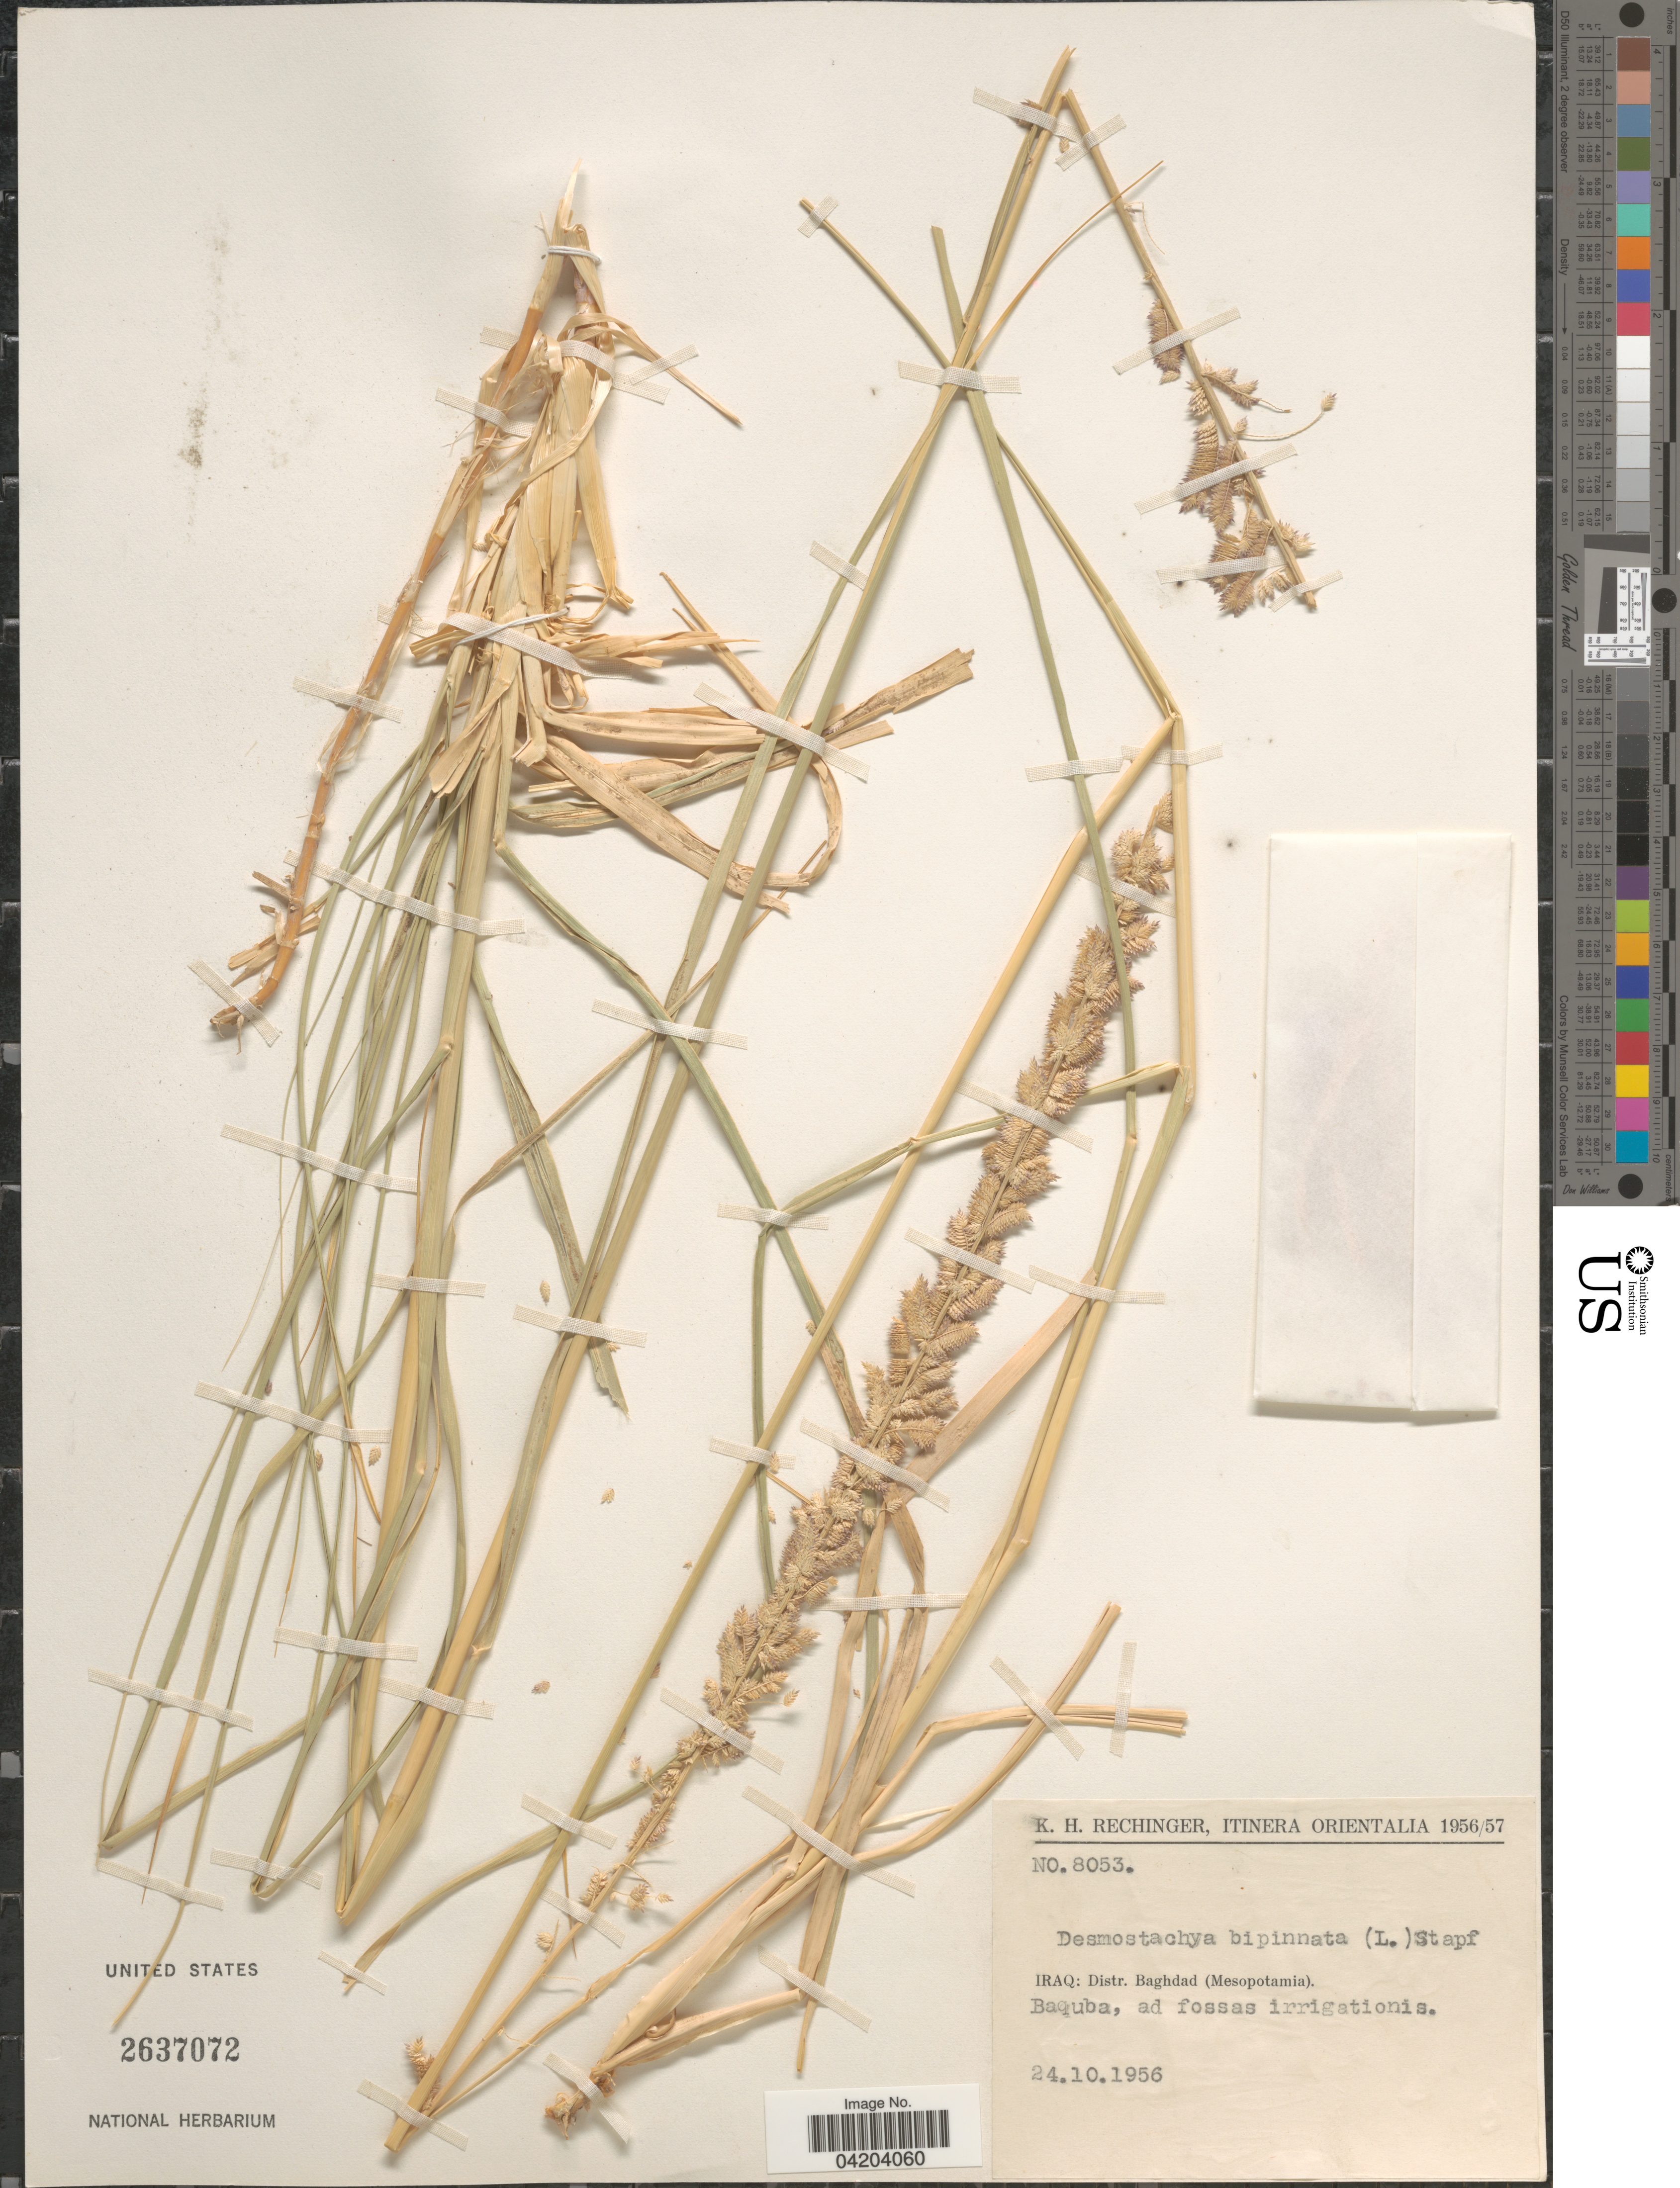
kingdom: Plantae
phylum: Tracheophyta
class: Liliopsida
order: Poales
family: Poaceae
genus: Desmostachya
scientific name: Desmostachya bipinnata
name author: (L.) Stapf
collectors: K. H. Rechinger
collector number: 8053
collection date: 1956-10-24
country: Iraq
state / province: Baghdad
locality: Itinera Orientalia 1956/57. Distr. Baghdad (Mesopotamia). Baquba.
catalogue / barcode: US 2637072